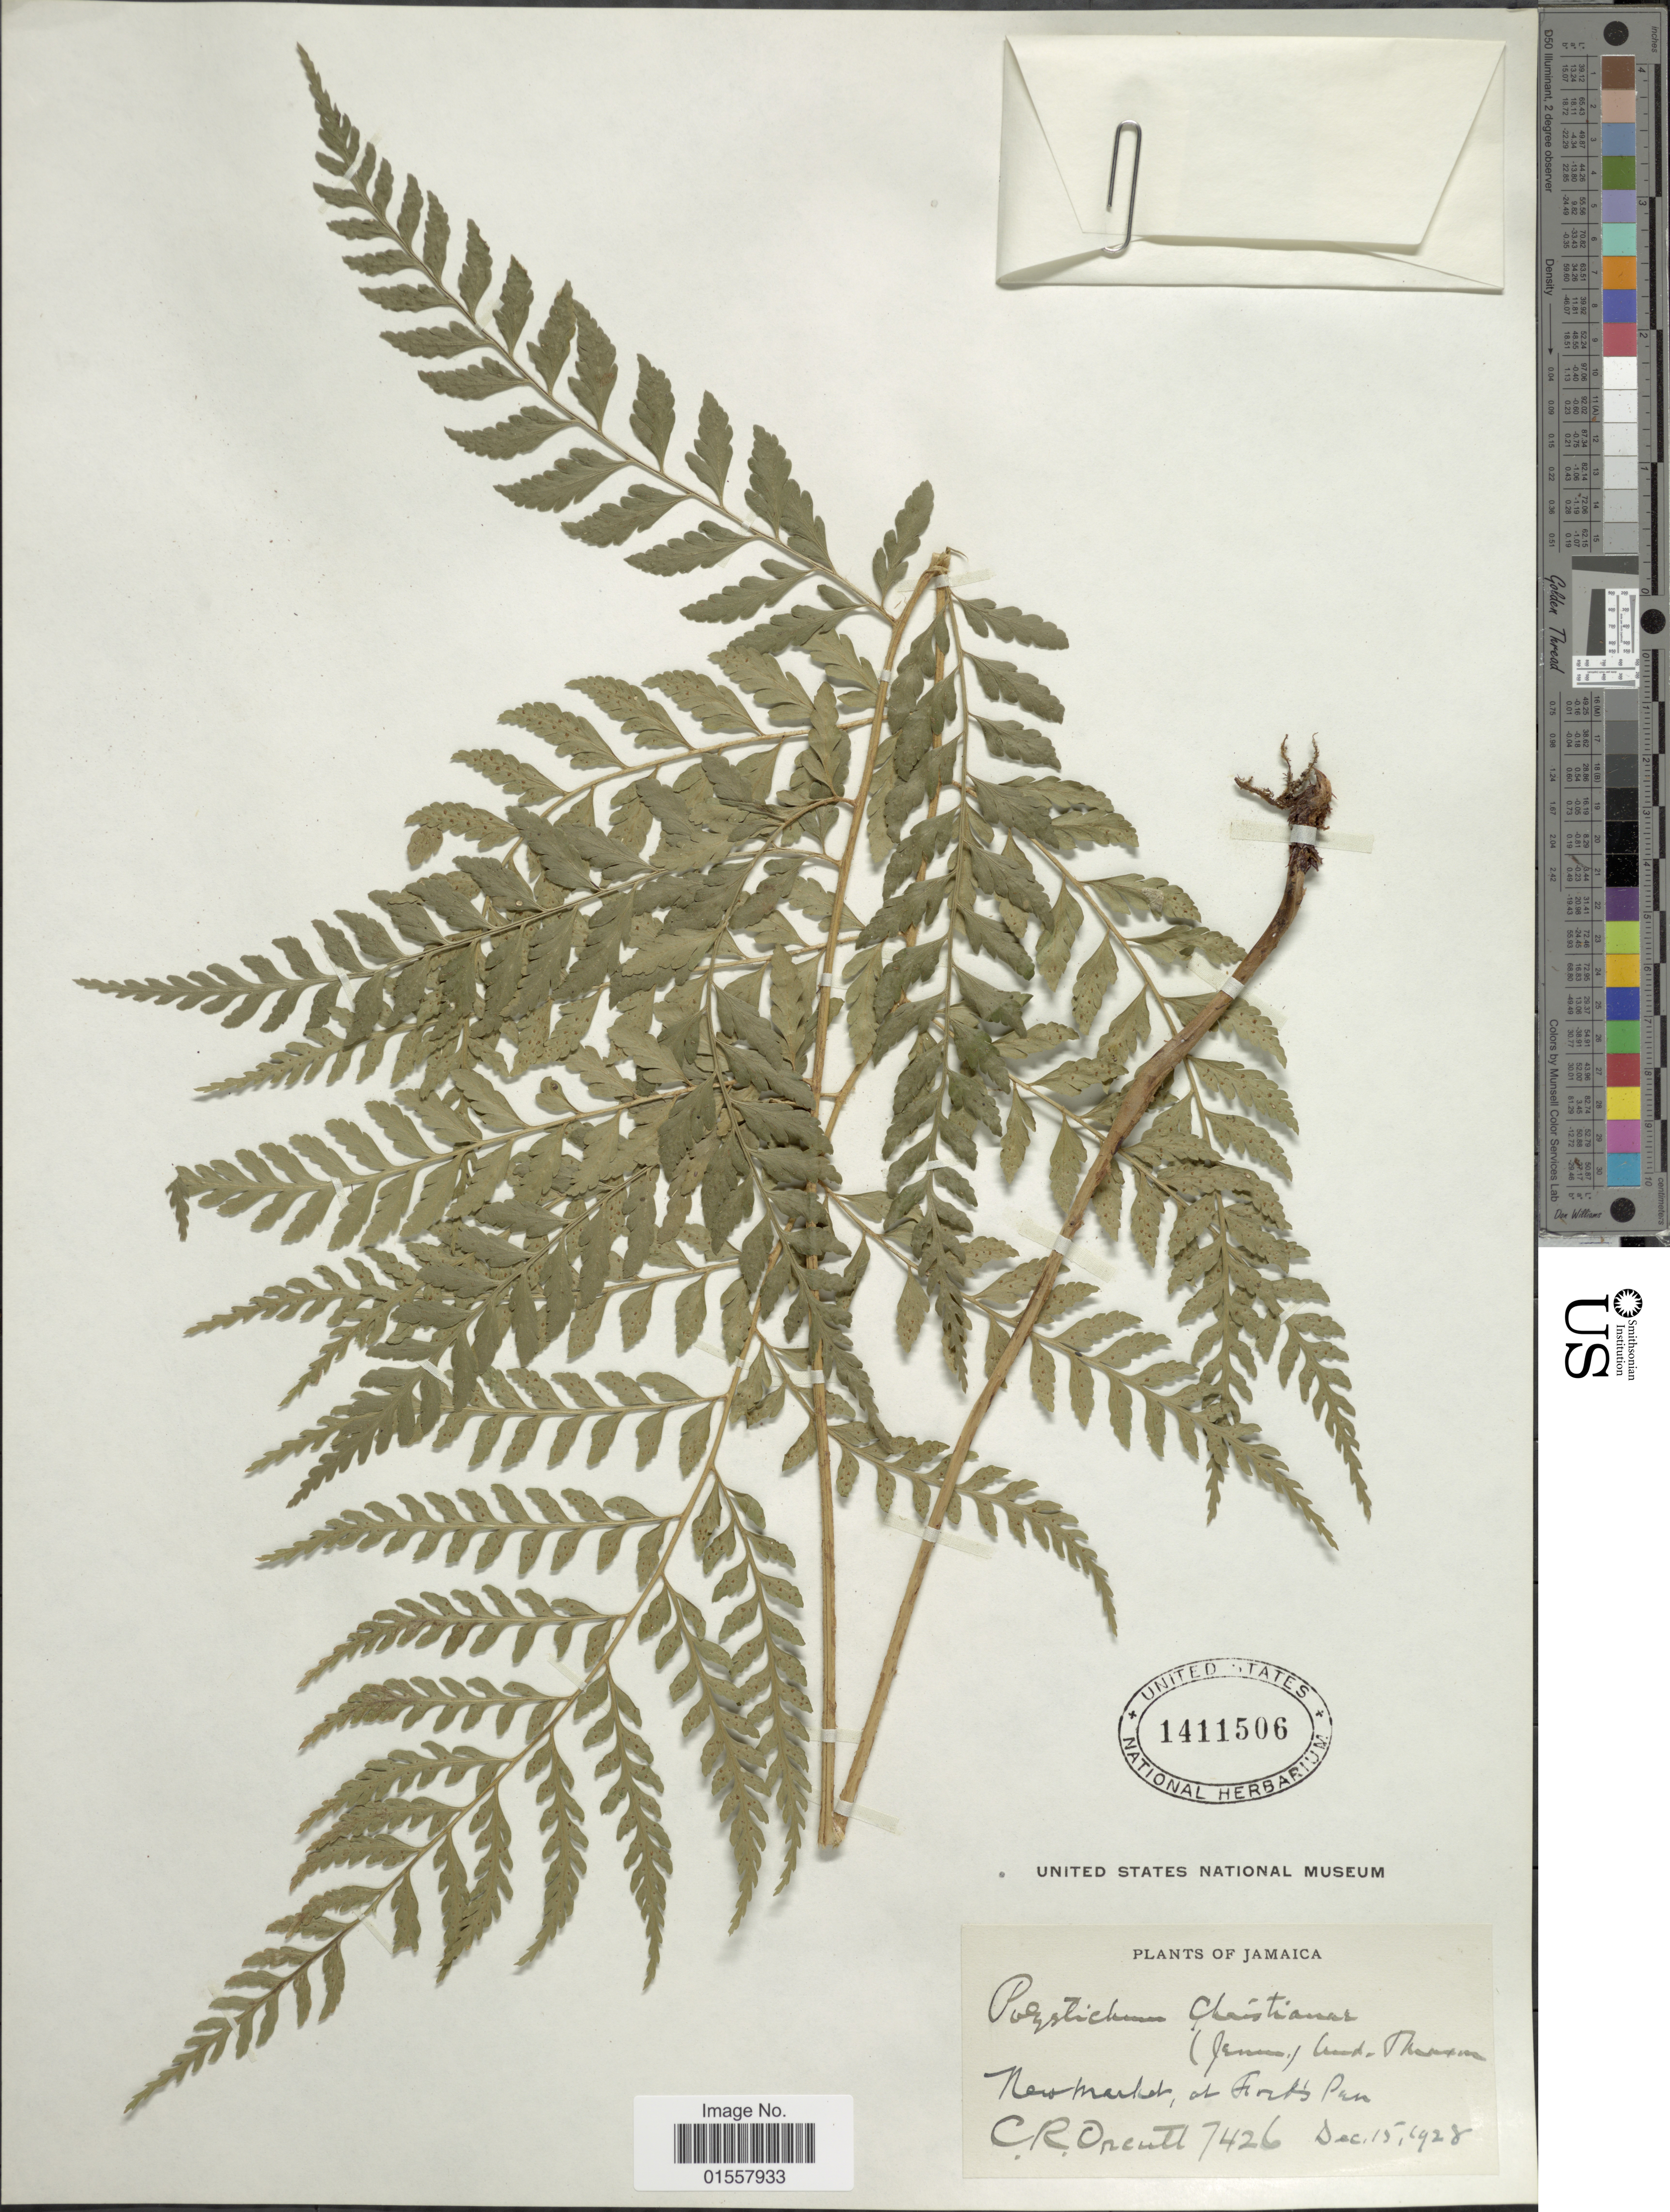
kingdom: Plantae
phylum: Tracheophyta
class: Polypodiopsida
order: Polypodiales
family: Dryopteridaceae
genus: Polystichum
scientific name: Polystichum christianae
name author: (Jenman) Underw. & Maxon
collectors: C. R. Orcutt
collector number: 7426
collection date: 1928-12-12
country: Jamaica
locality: New Market, at Ford's Pen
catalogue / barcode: US 1411506